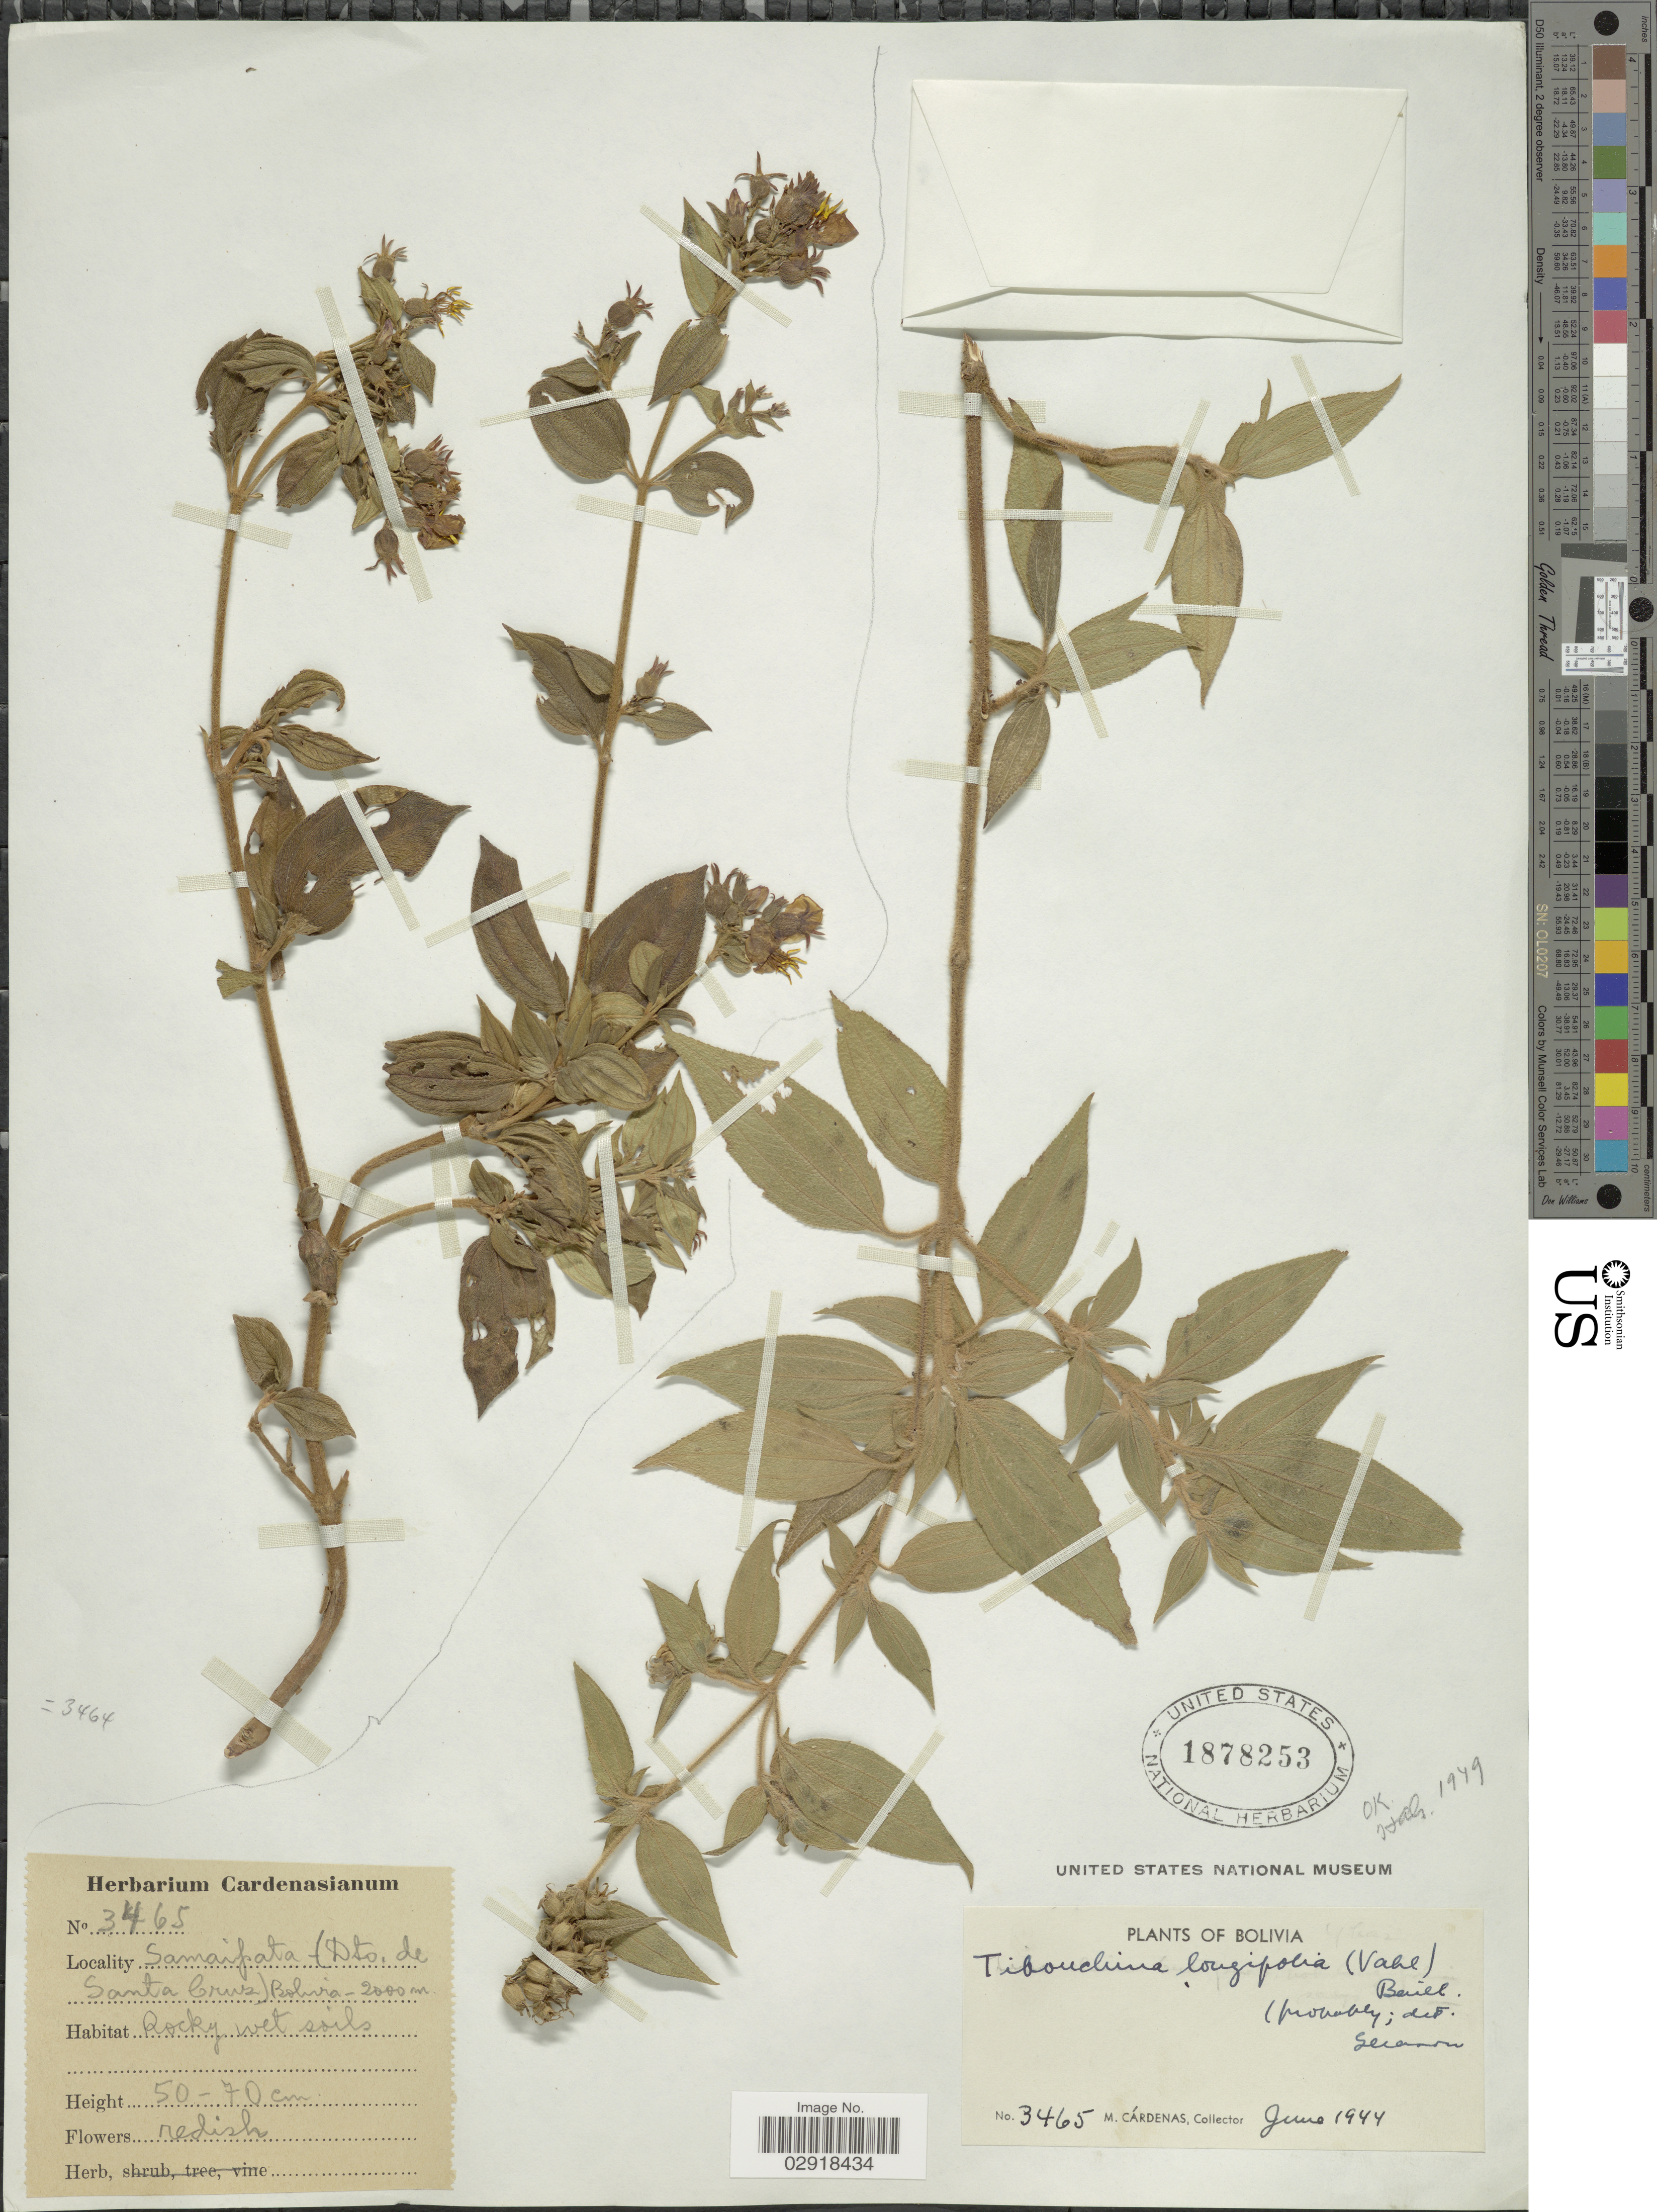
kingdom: Plantae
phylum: Tracheophyta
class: Magnoliopsida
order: Myrtales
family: Melastomataceae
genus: Chaetogastra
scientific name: Chaetogastra longifolia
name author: (Vahl) DC.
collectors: M. Cárdenas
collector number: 3465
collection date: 1944-06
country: Bolivia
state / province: Santa Cruz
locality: Samaipata (Dto. de Santa Cruz).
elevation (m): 2000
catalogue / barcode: US 1878253